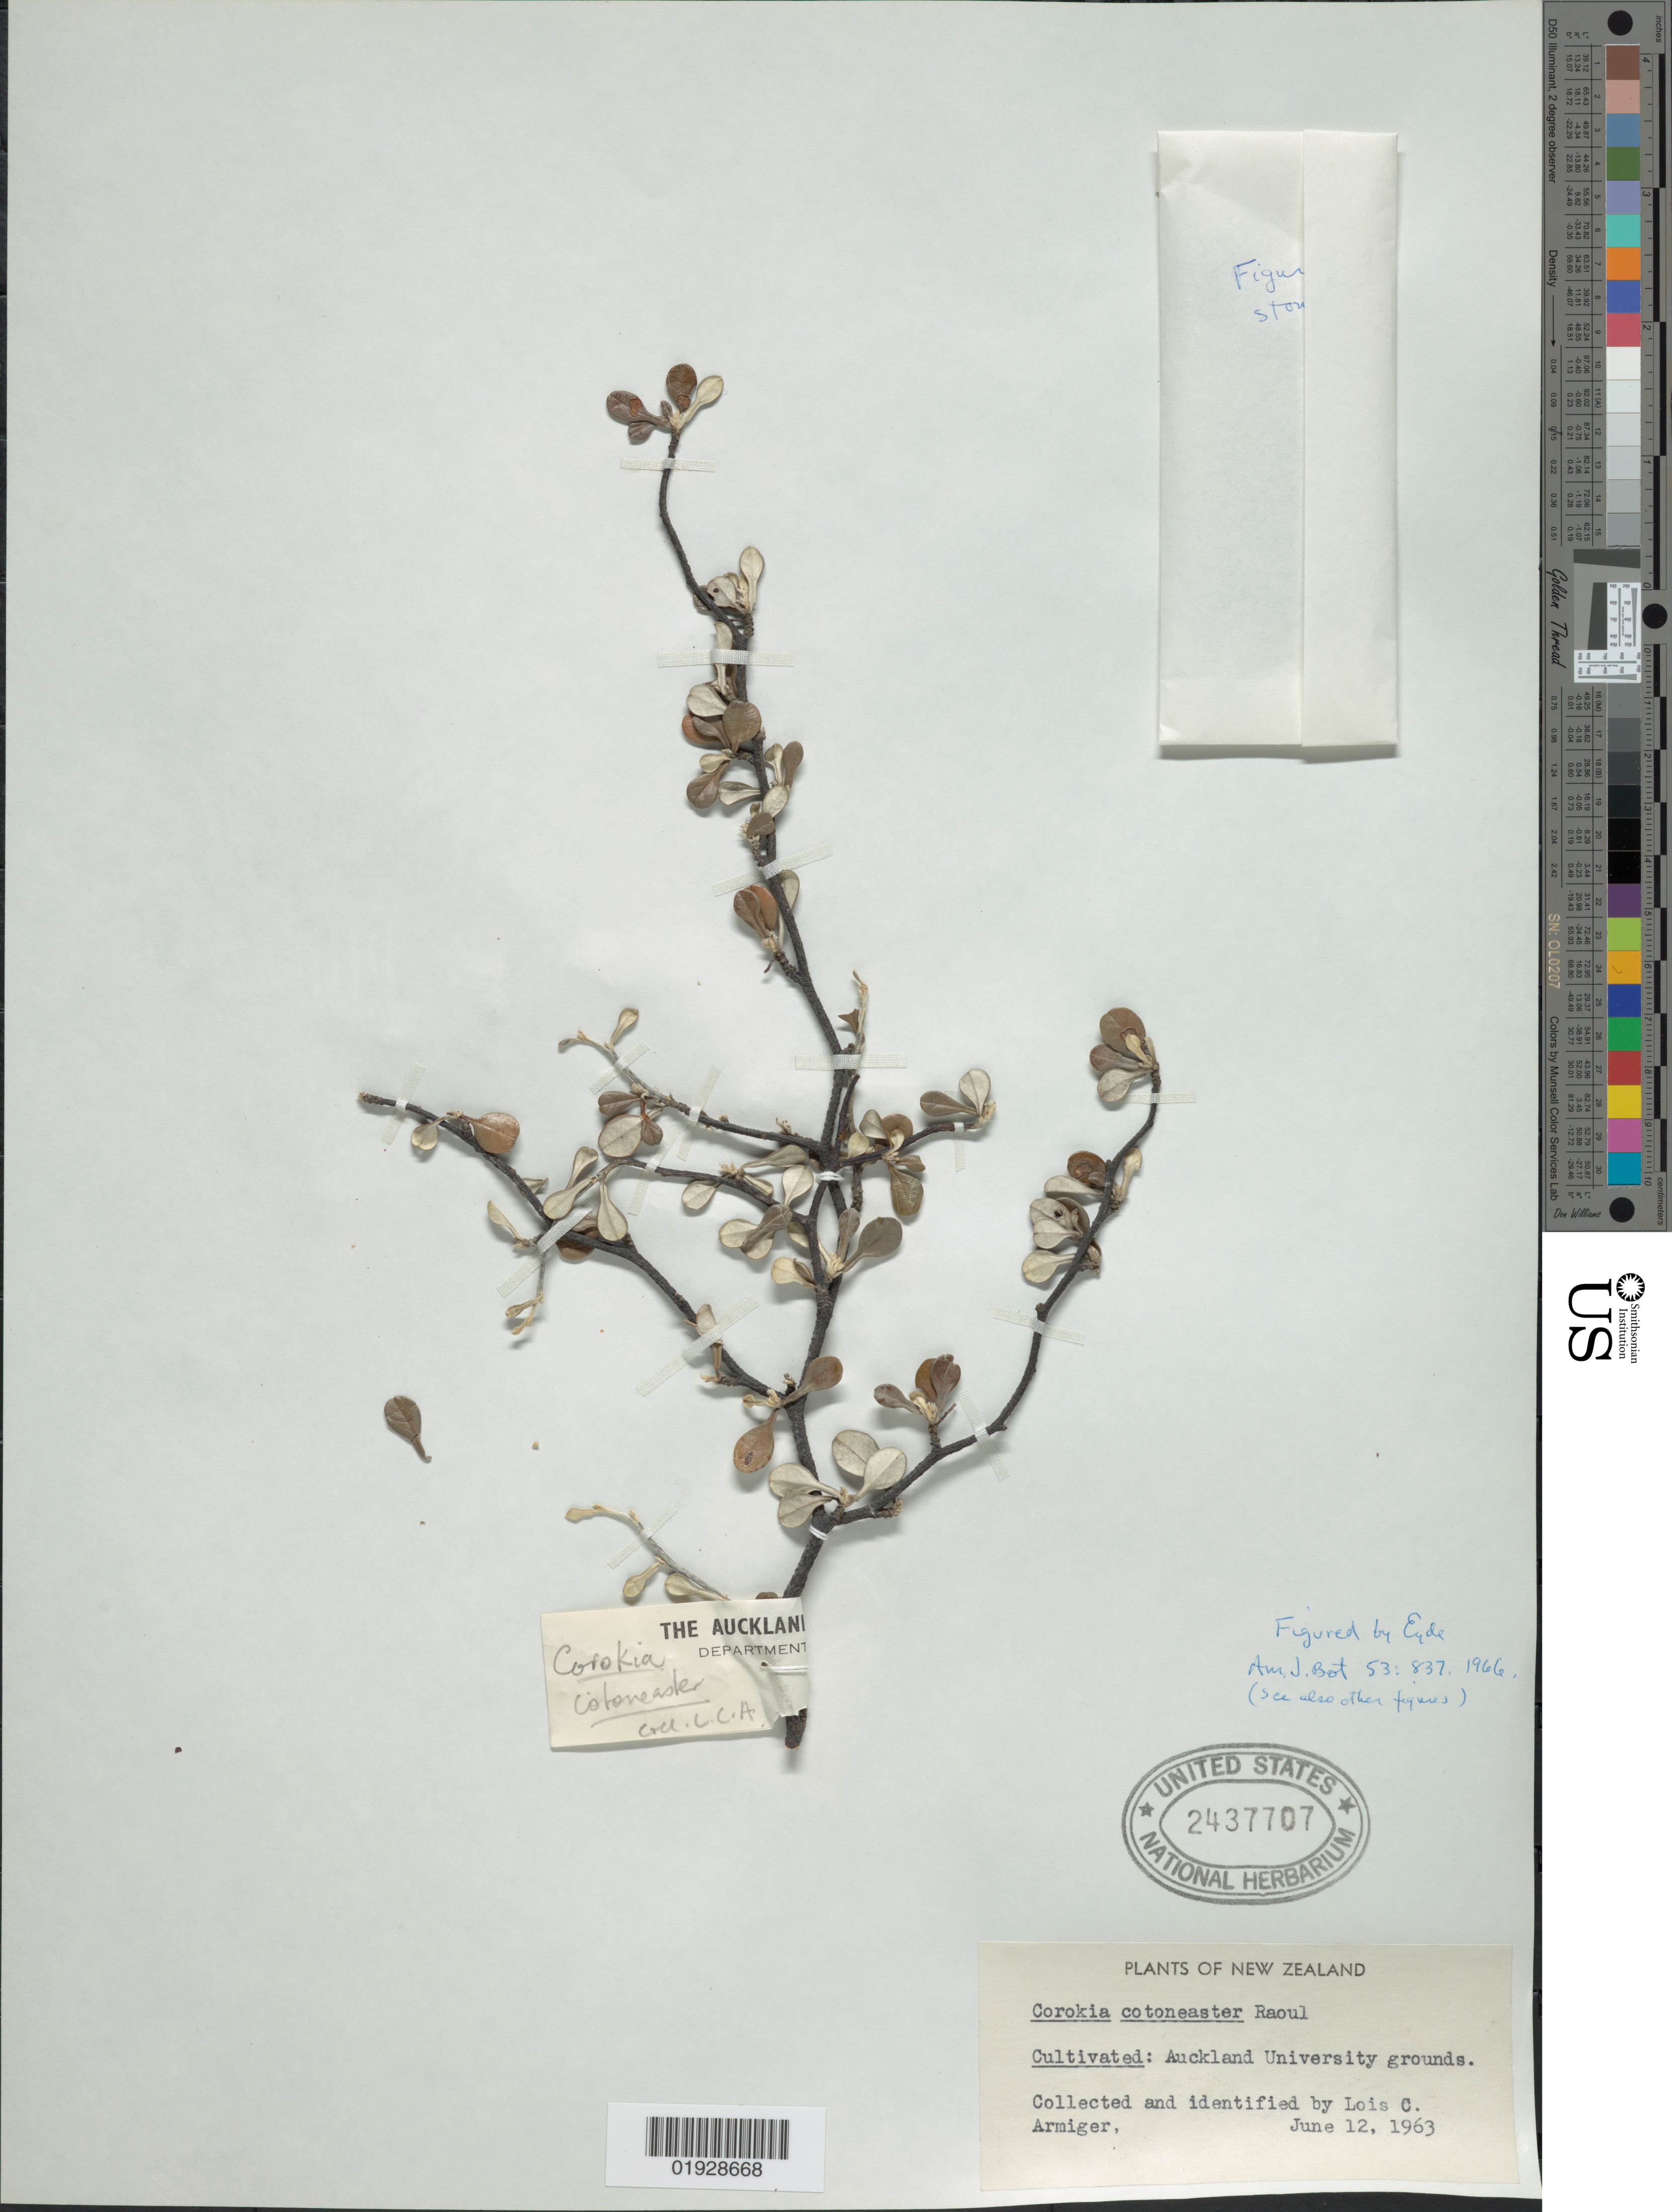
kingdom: Plantae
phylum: Tracheophyta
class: Magnoliopsida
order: Asterales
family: Argophyllaceae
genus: Corokia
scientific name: Corokia cotoneaster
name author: Raoul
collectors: L. Armiger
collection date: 1963-06-12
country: New Zealand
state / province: Auckland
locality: Auckland University grounds.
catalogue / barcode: US 2437707